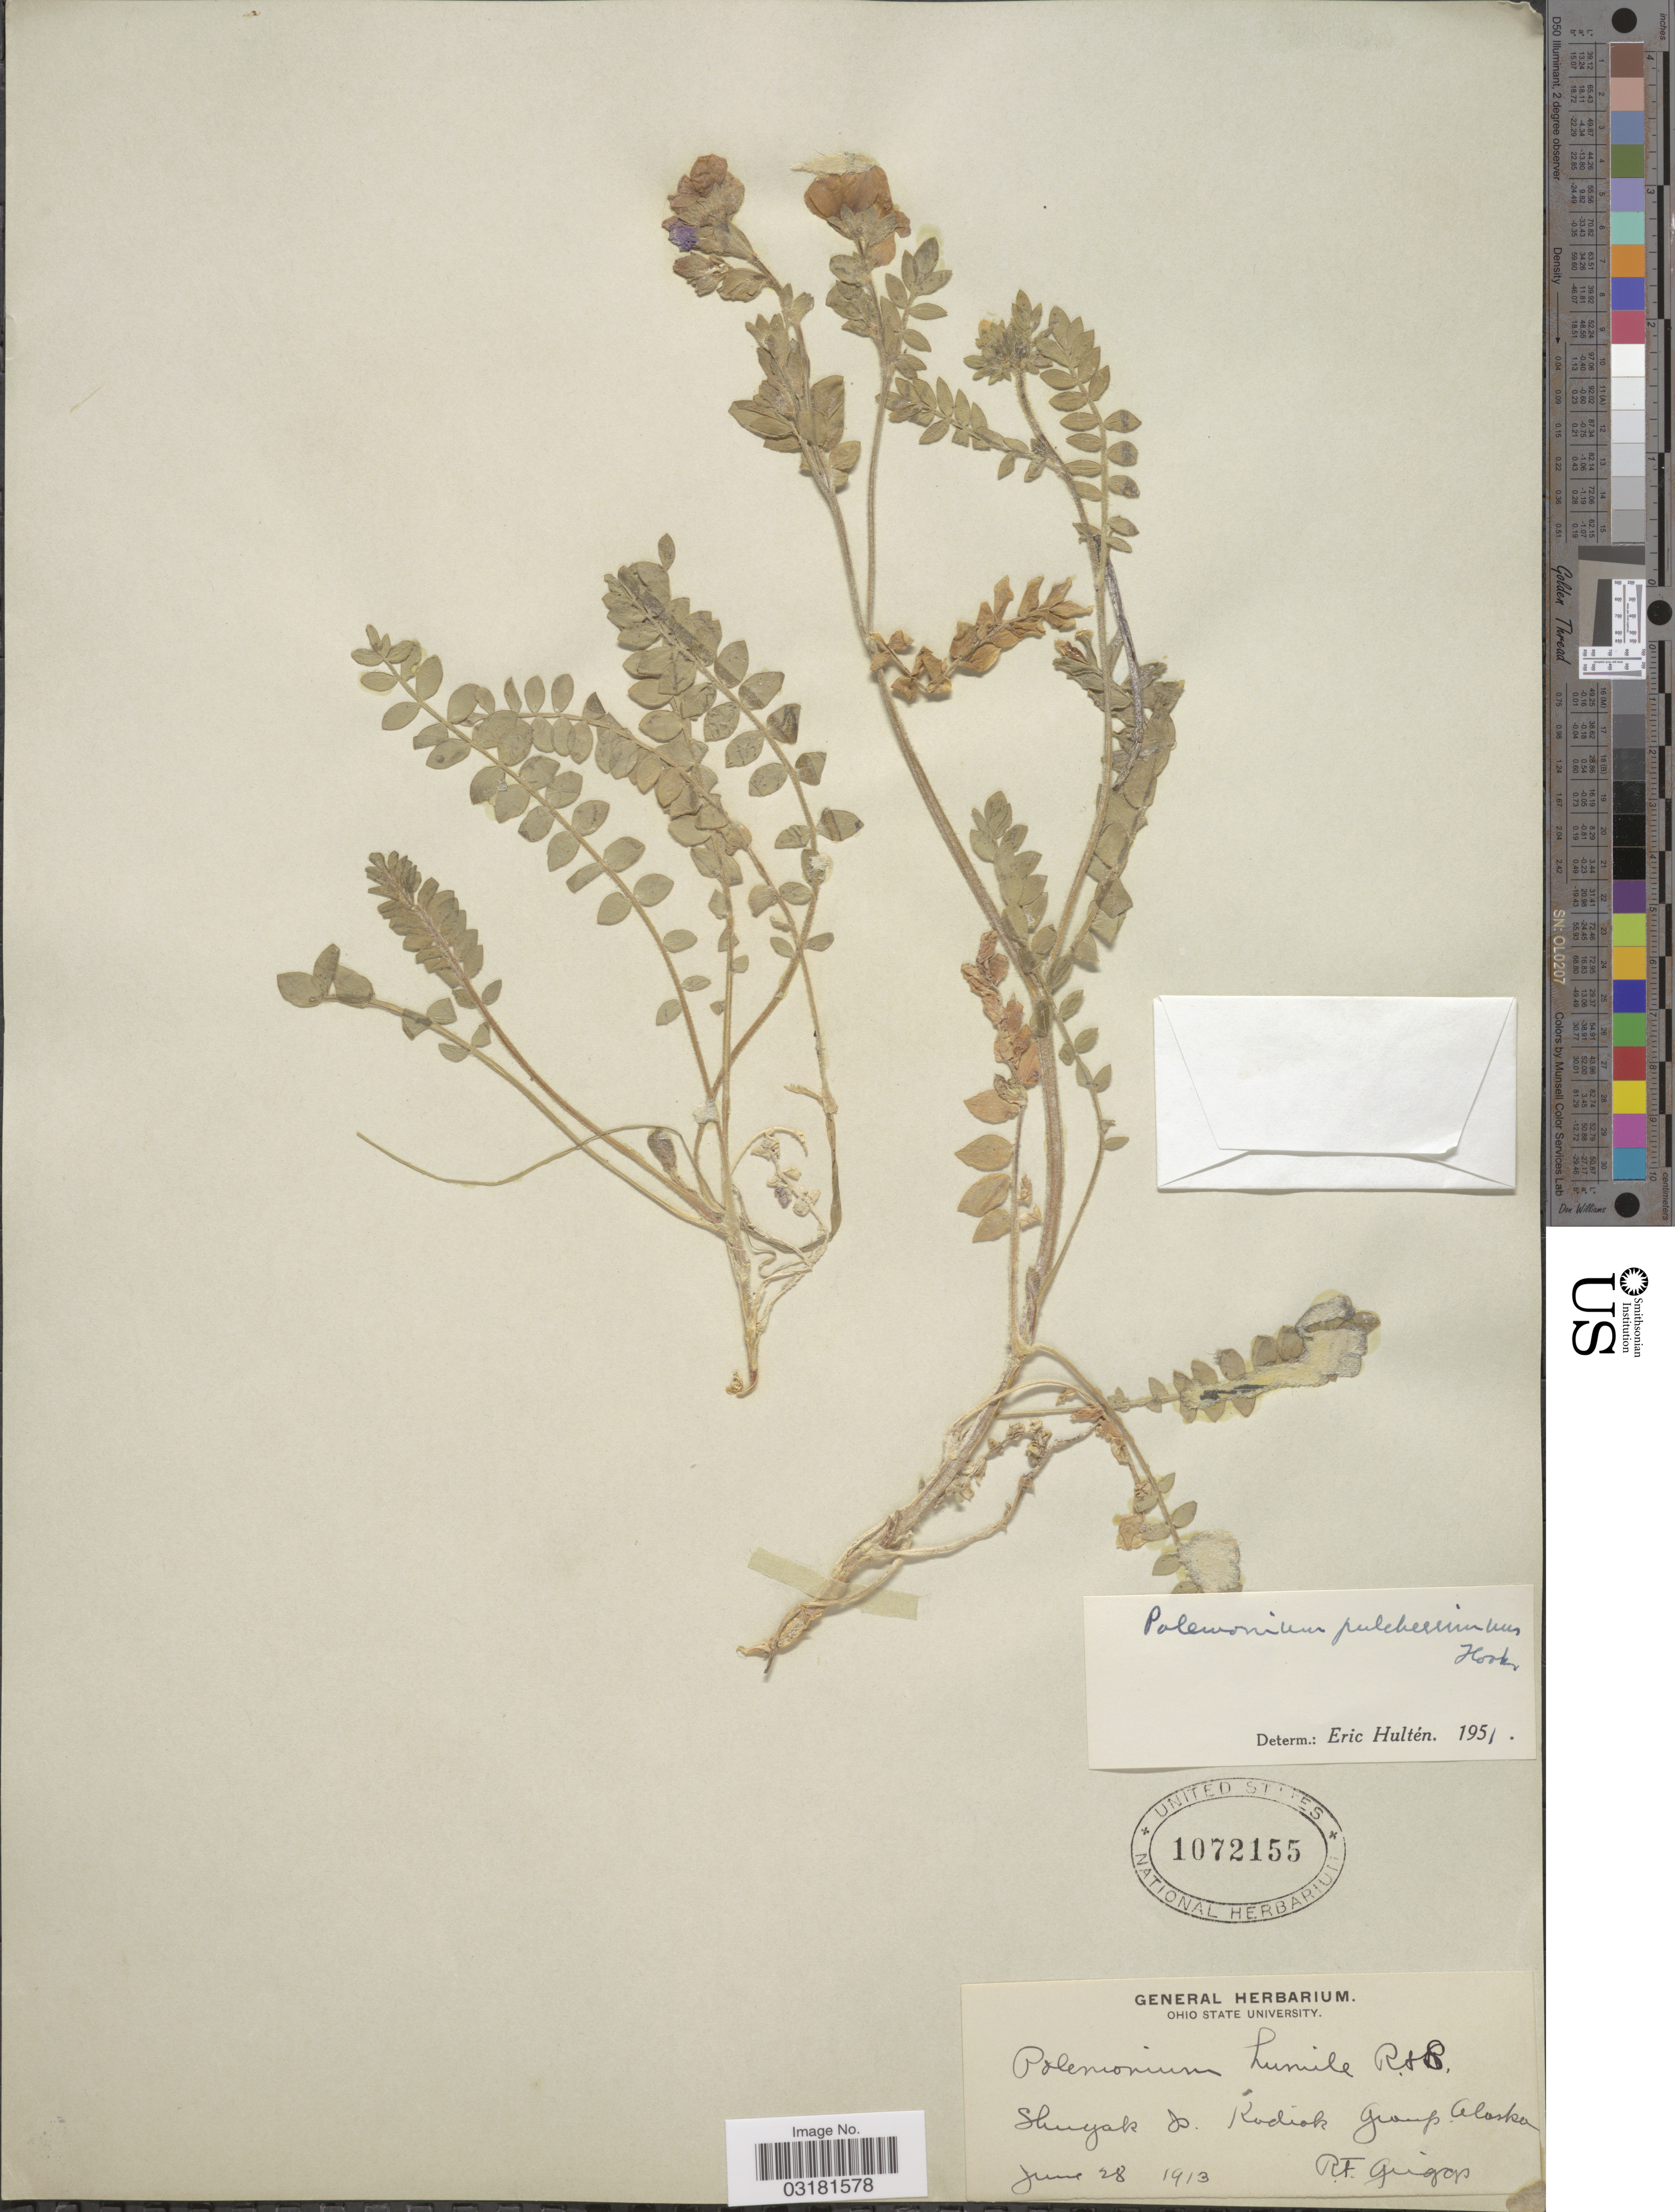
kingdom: Plantae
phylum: Tracheophyta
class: Magnoliopsida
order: Ericales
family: Polemoniaceae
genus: Polemonium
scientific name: Polemonium pulcherrimum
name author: Hook.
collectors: R. F. Griggs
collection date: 1913-06-28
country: United States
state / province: Alaska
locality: Shuyak Is., Kodiak Group.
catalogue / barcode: US 1072155